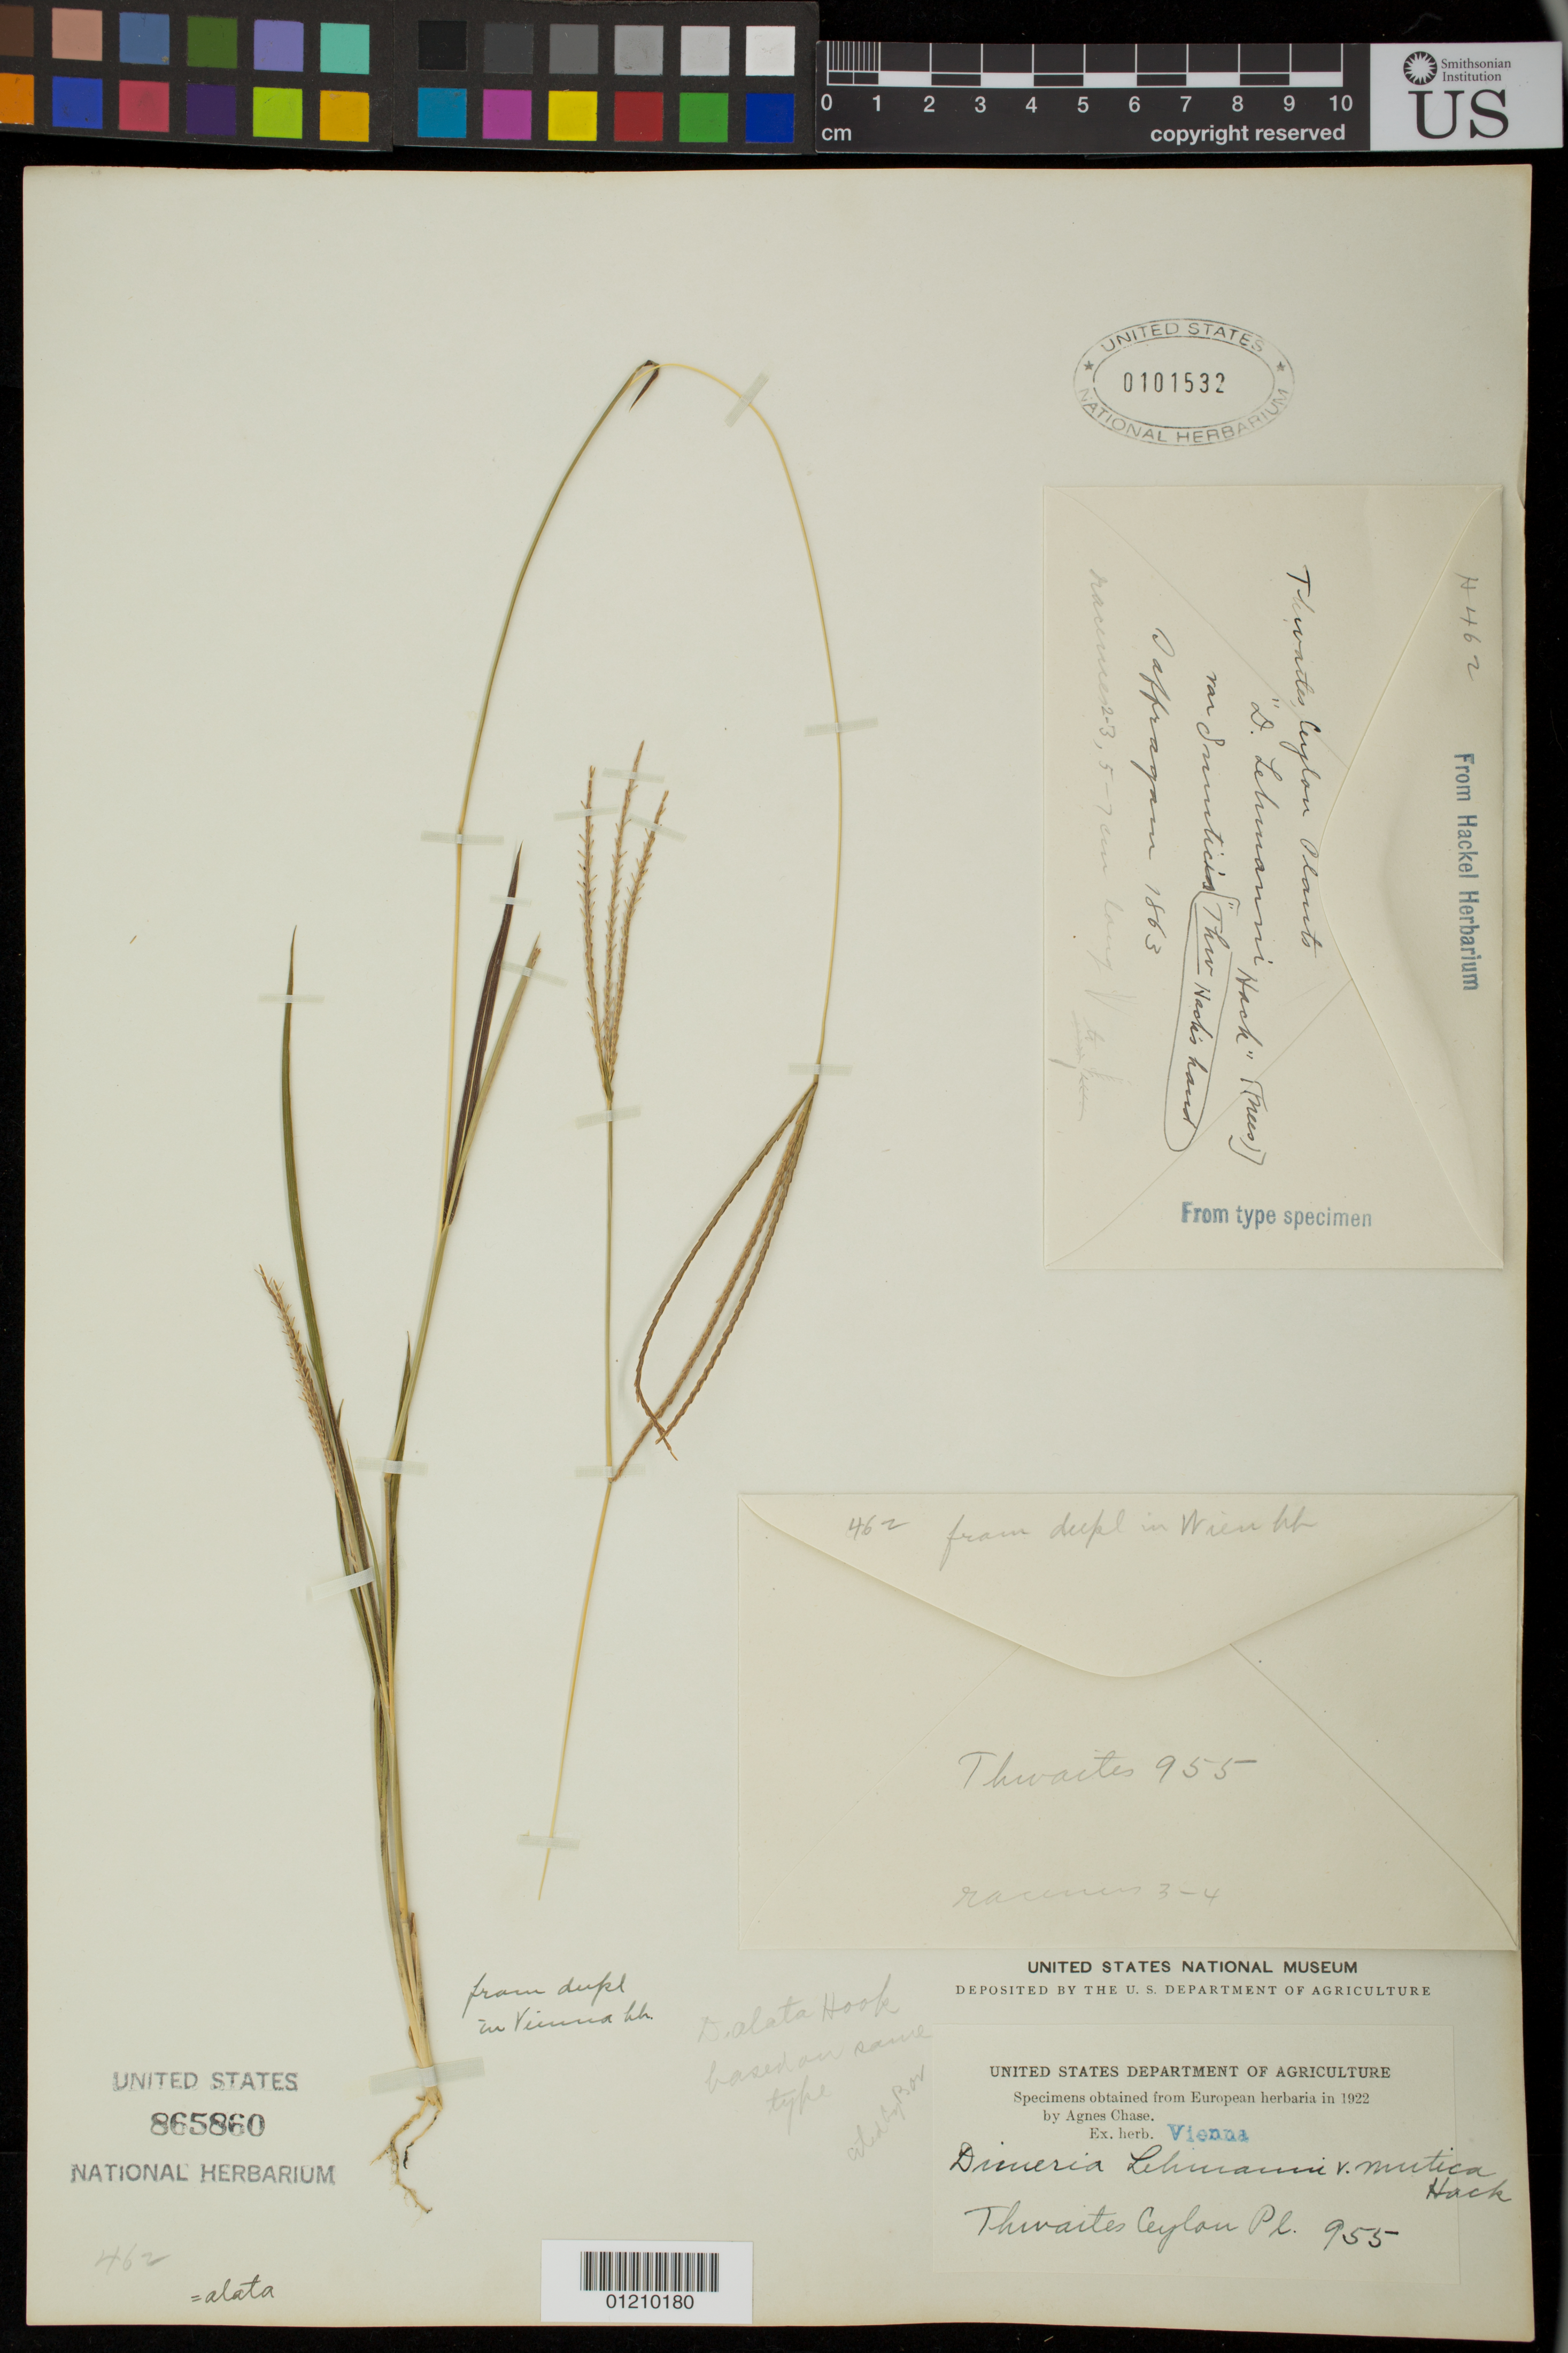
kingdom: Plantae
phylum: Tracheophyta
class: Liliopsida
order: Poales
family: Poaceae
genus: Dimeria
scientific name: Dimeria lehmannii var. mutica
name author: Hack.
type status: Type Collection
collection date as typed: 1863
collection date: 1863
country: Sri Lanka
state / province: Ceylon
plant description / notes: Fragmentary material of type specimen ex herb. Vienna.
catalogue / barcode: US 101532